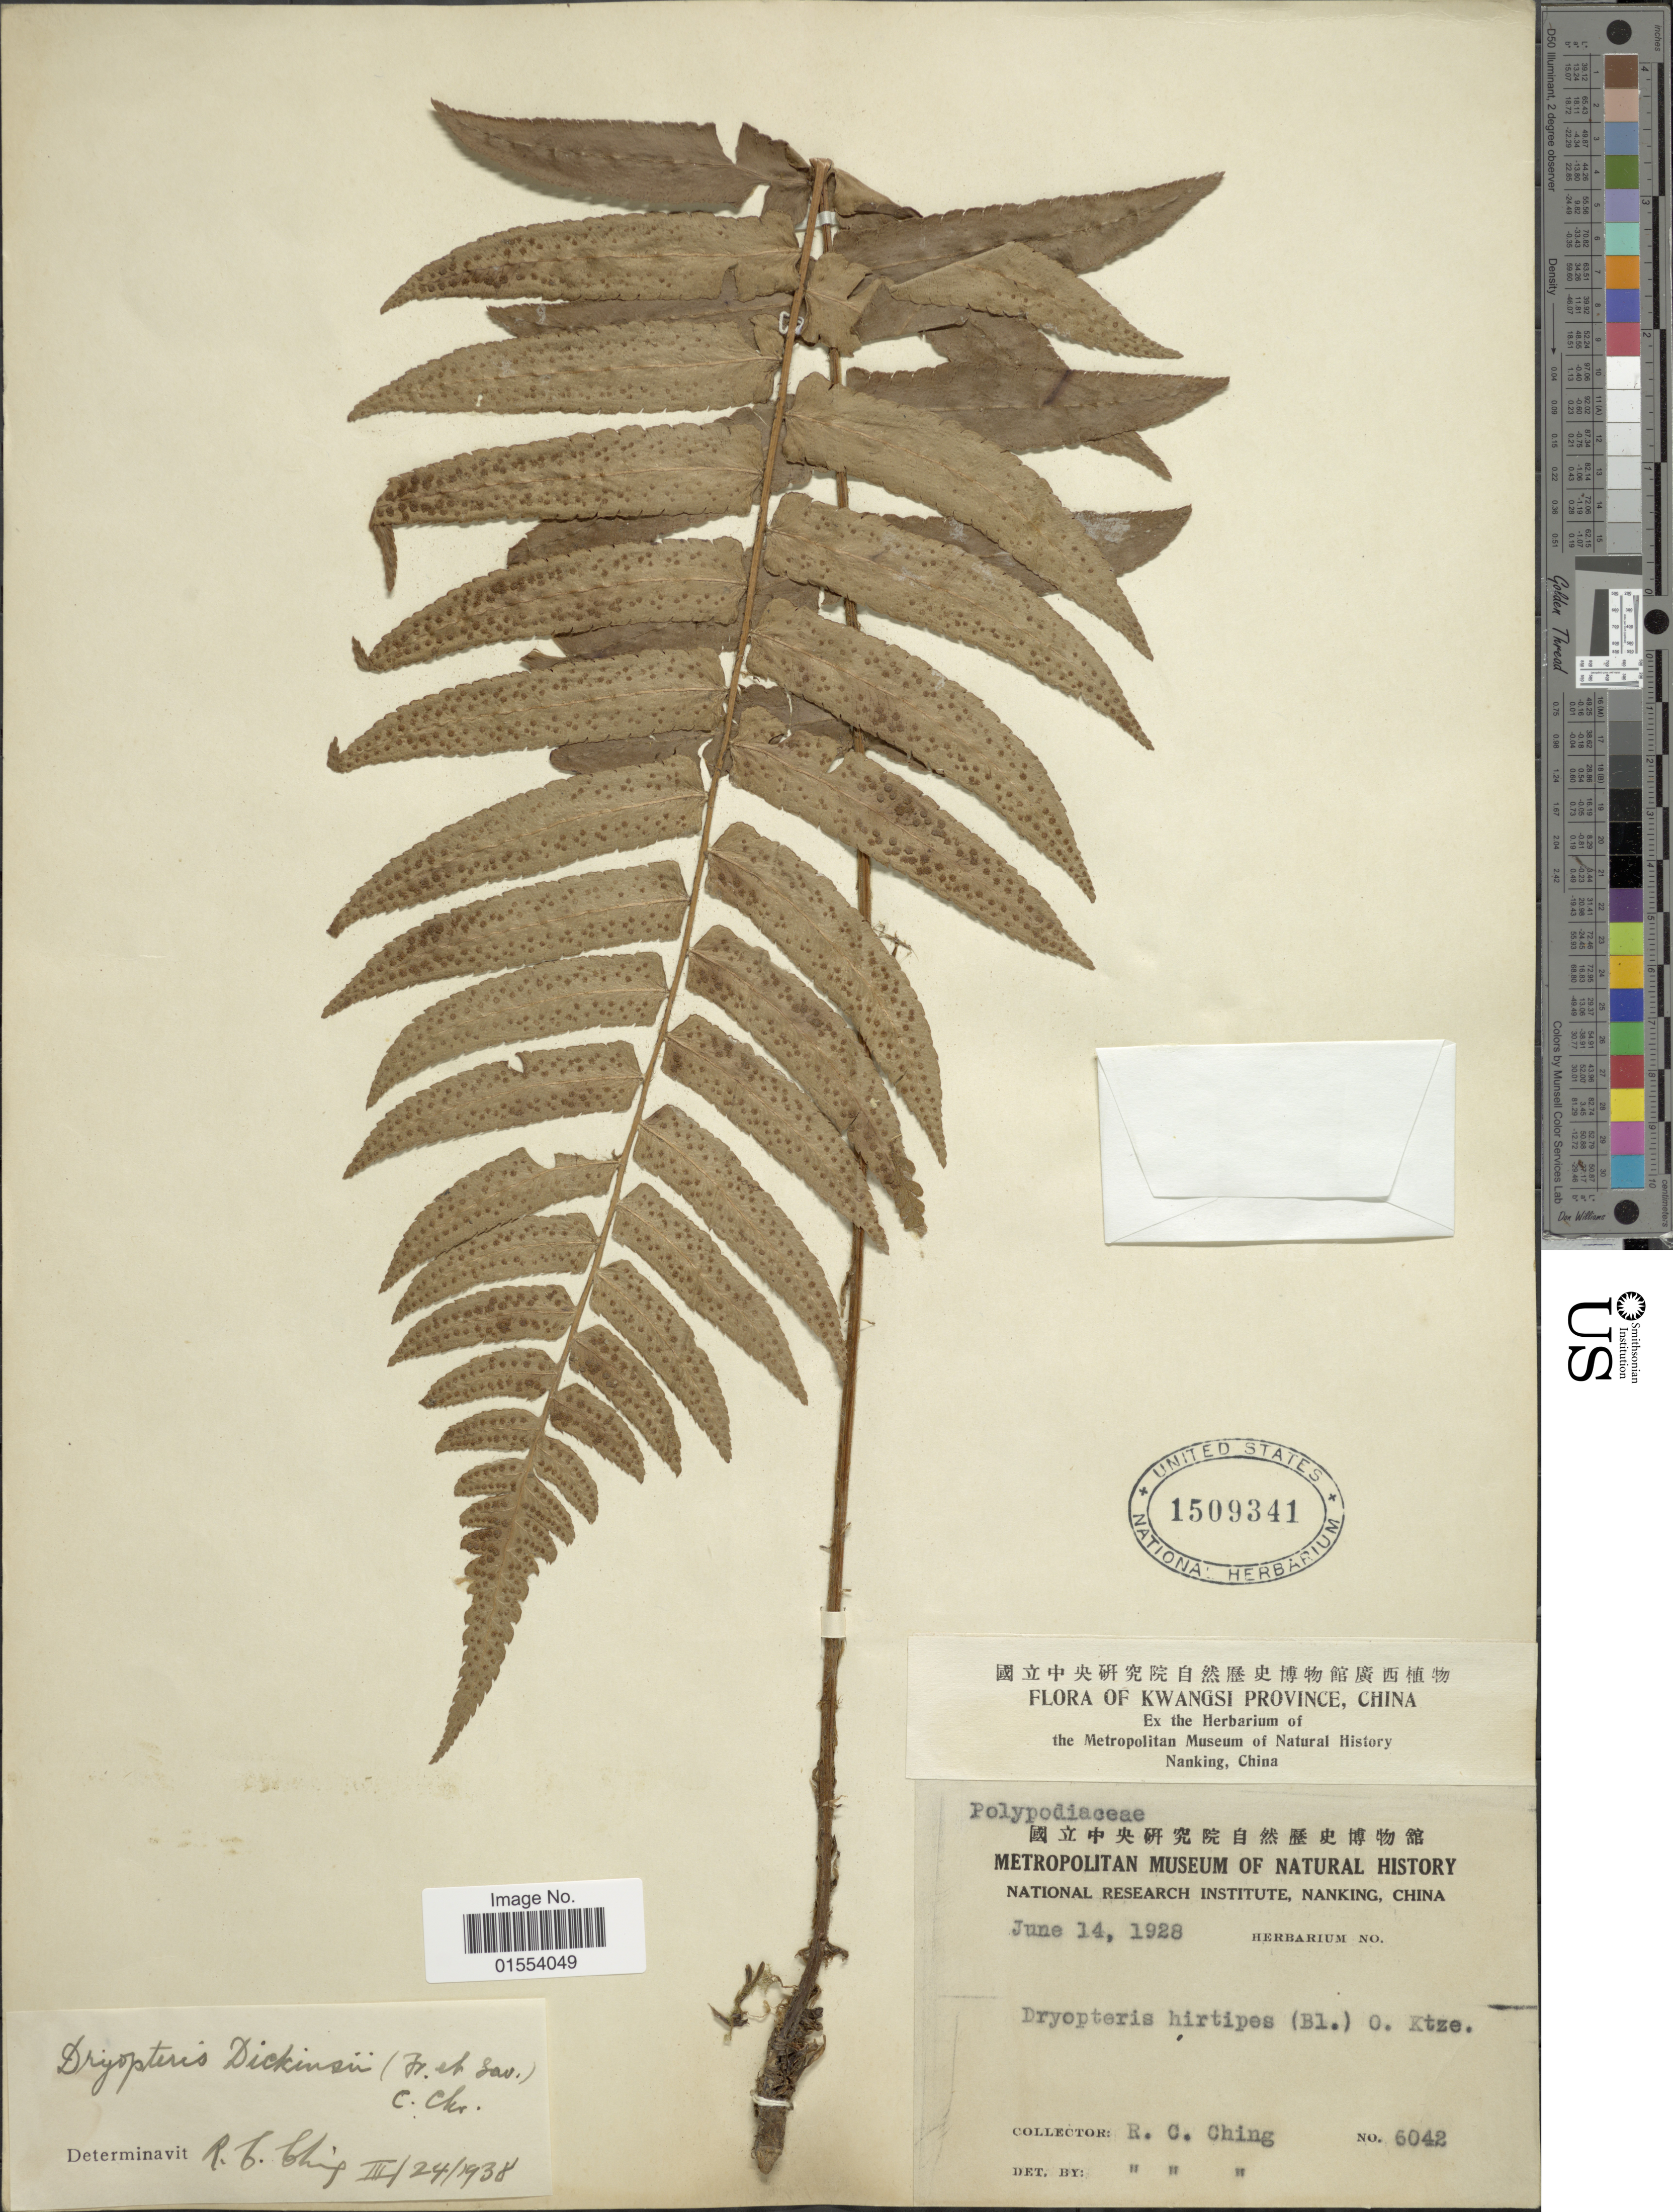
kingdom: Plantae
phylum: Tracheophyta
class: Polypodiopsida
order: Polypodiales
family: Dryopteridaceae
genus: Dryopteris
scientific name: Dryopteris dickinsii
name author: (Franch. & Sav.) Christ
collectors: R. C. Ching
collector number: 6042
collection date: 1928-06-14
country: China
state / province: Guangxi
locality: Kwangsi Province, China.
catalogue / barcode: US 1509341